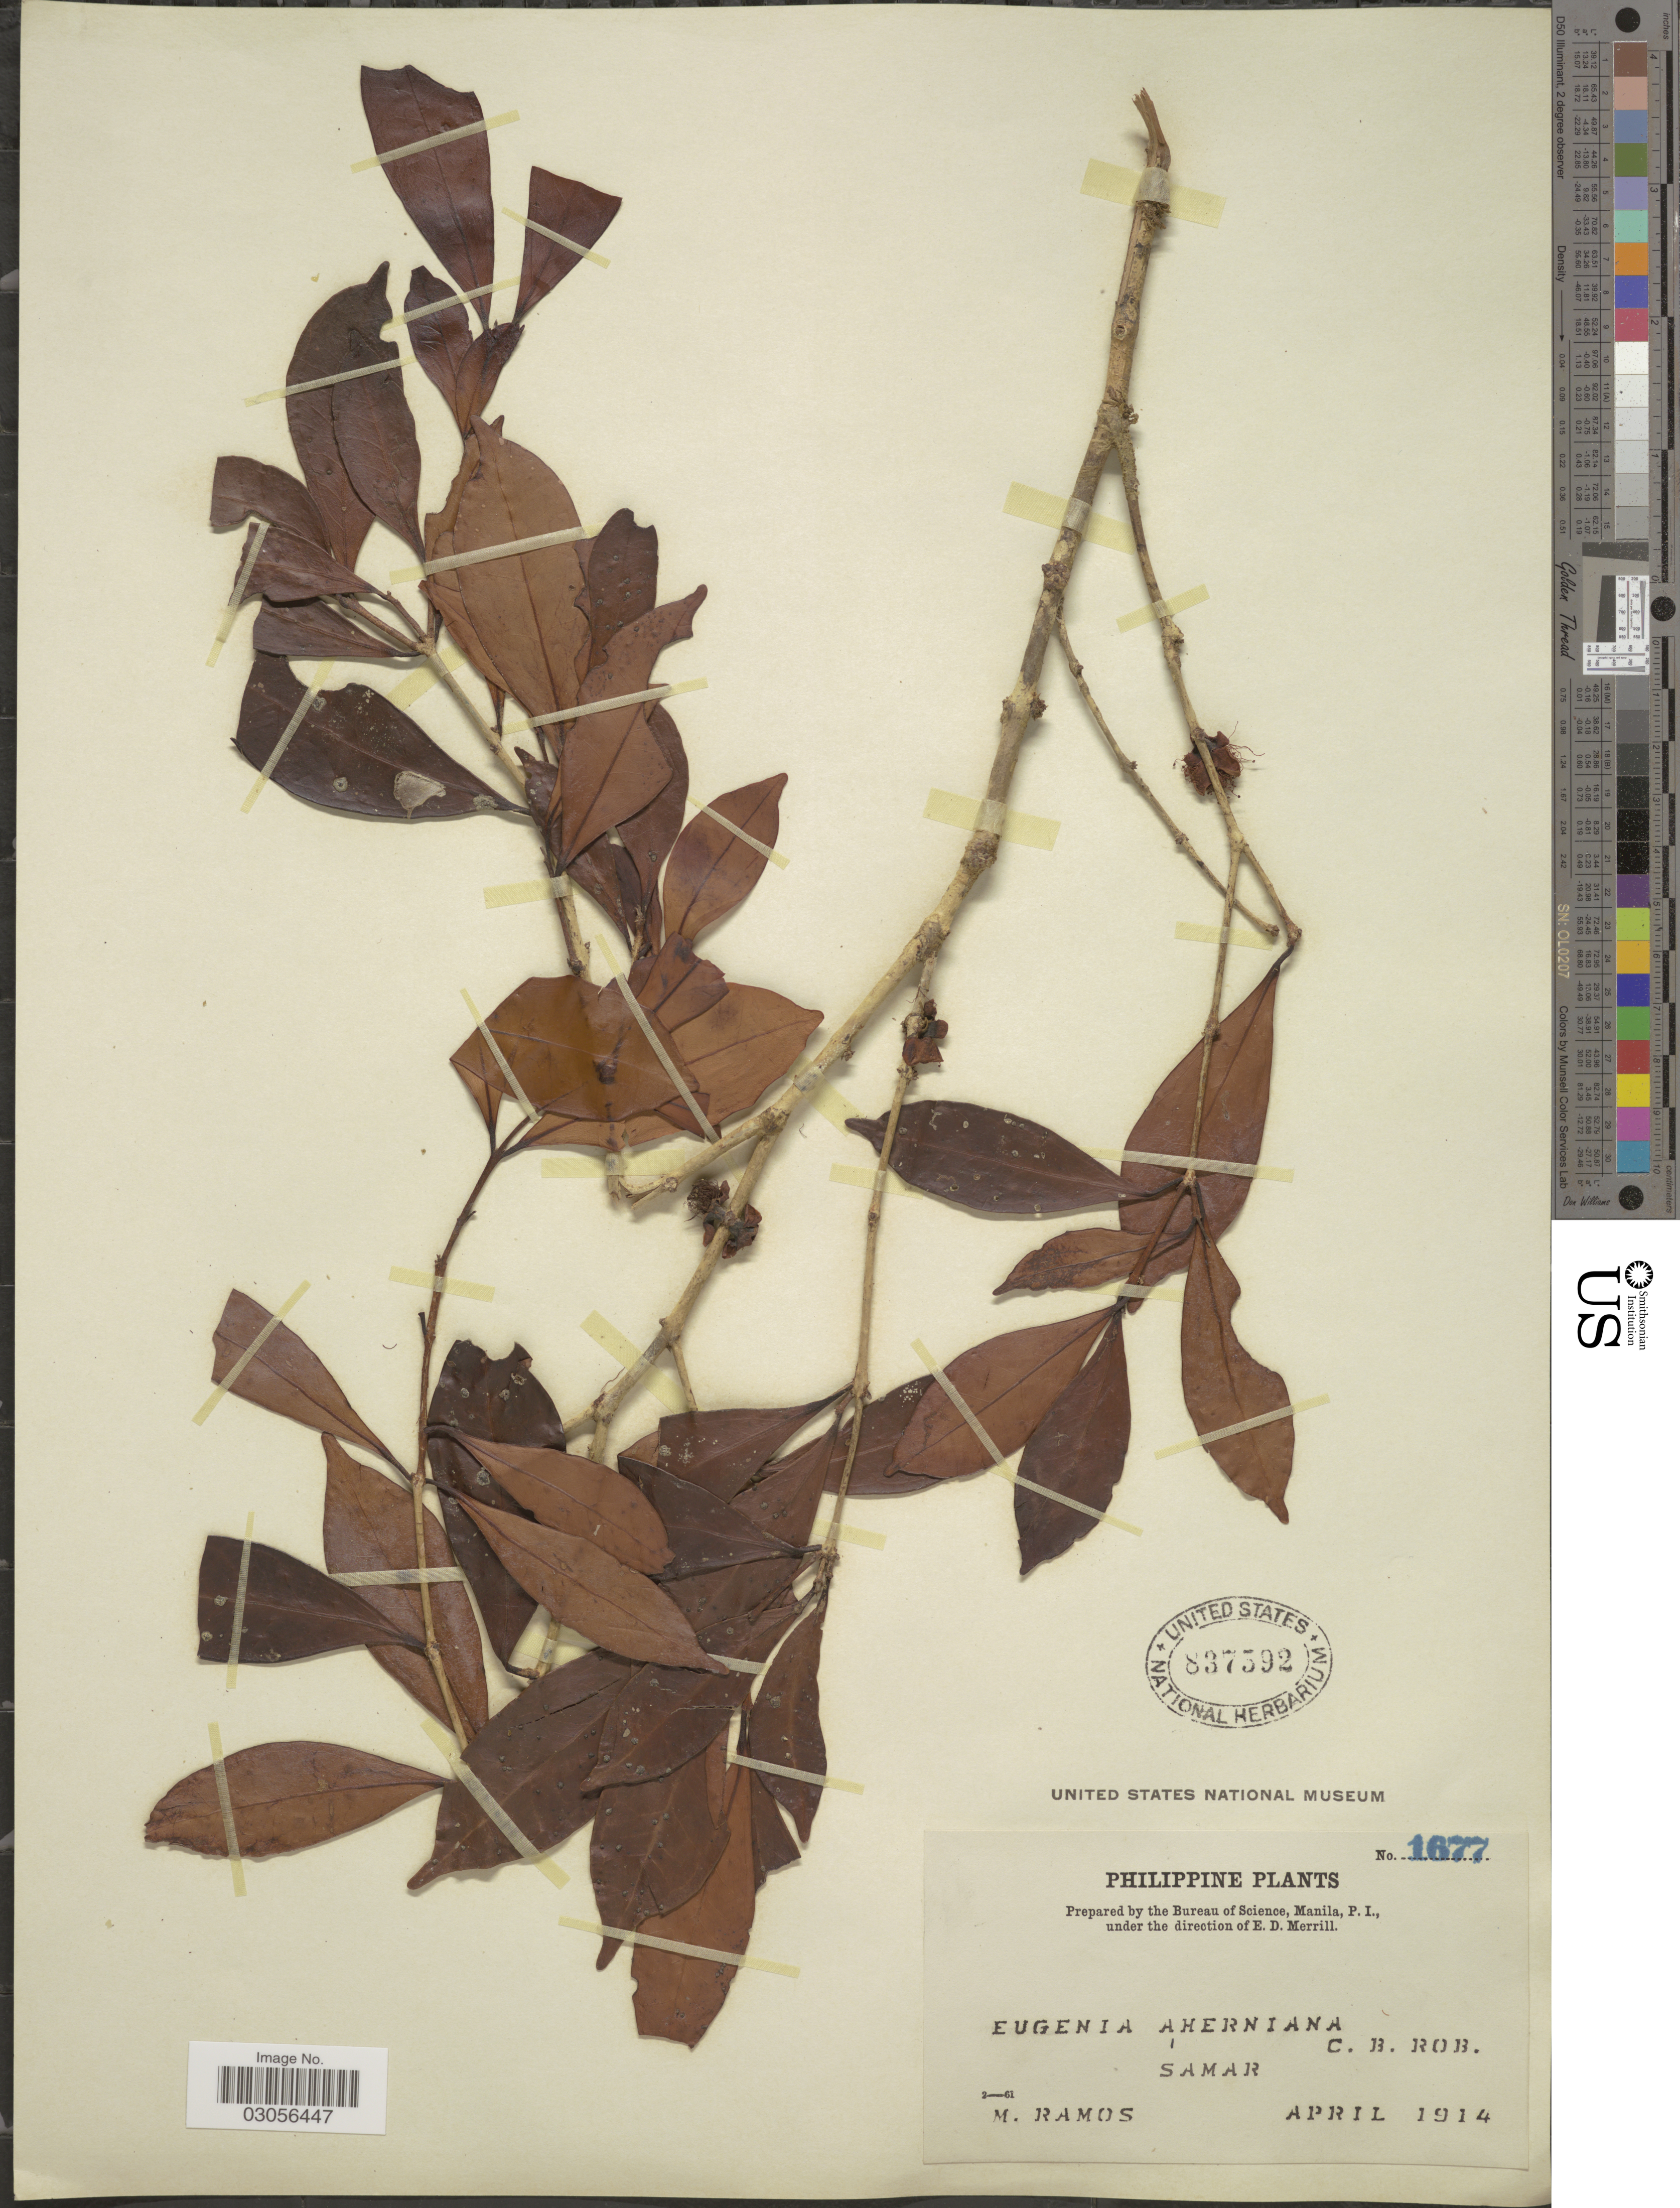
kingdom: Plantae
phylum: Tracheophyta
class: Magnoliopsida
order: Myrtales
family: Myrtaceae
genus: Eugenia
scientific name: Eugenia aherniana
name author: C.B. Rob.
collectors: M. Ramos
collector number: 1677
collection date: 1914-04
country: Philippines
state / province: Eastern Visayas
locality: Samar.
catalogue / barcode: US 837592